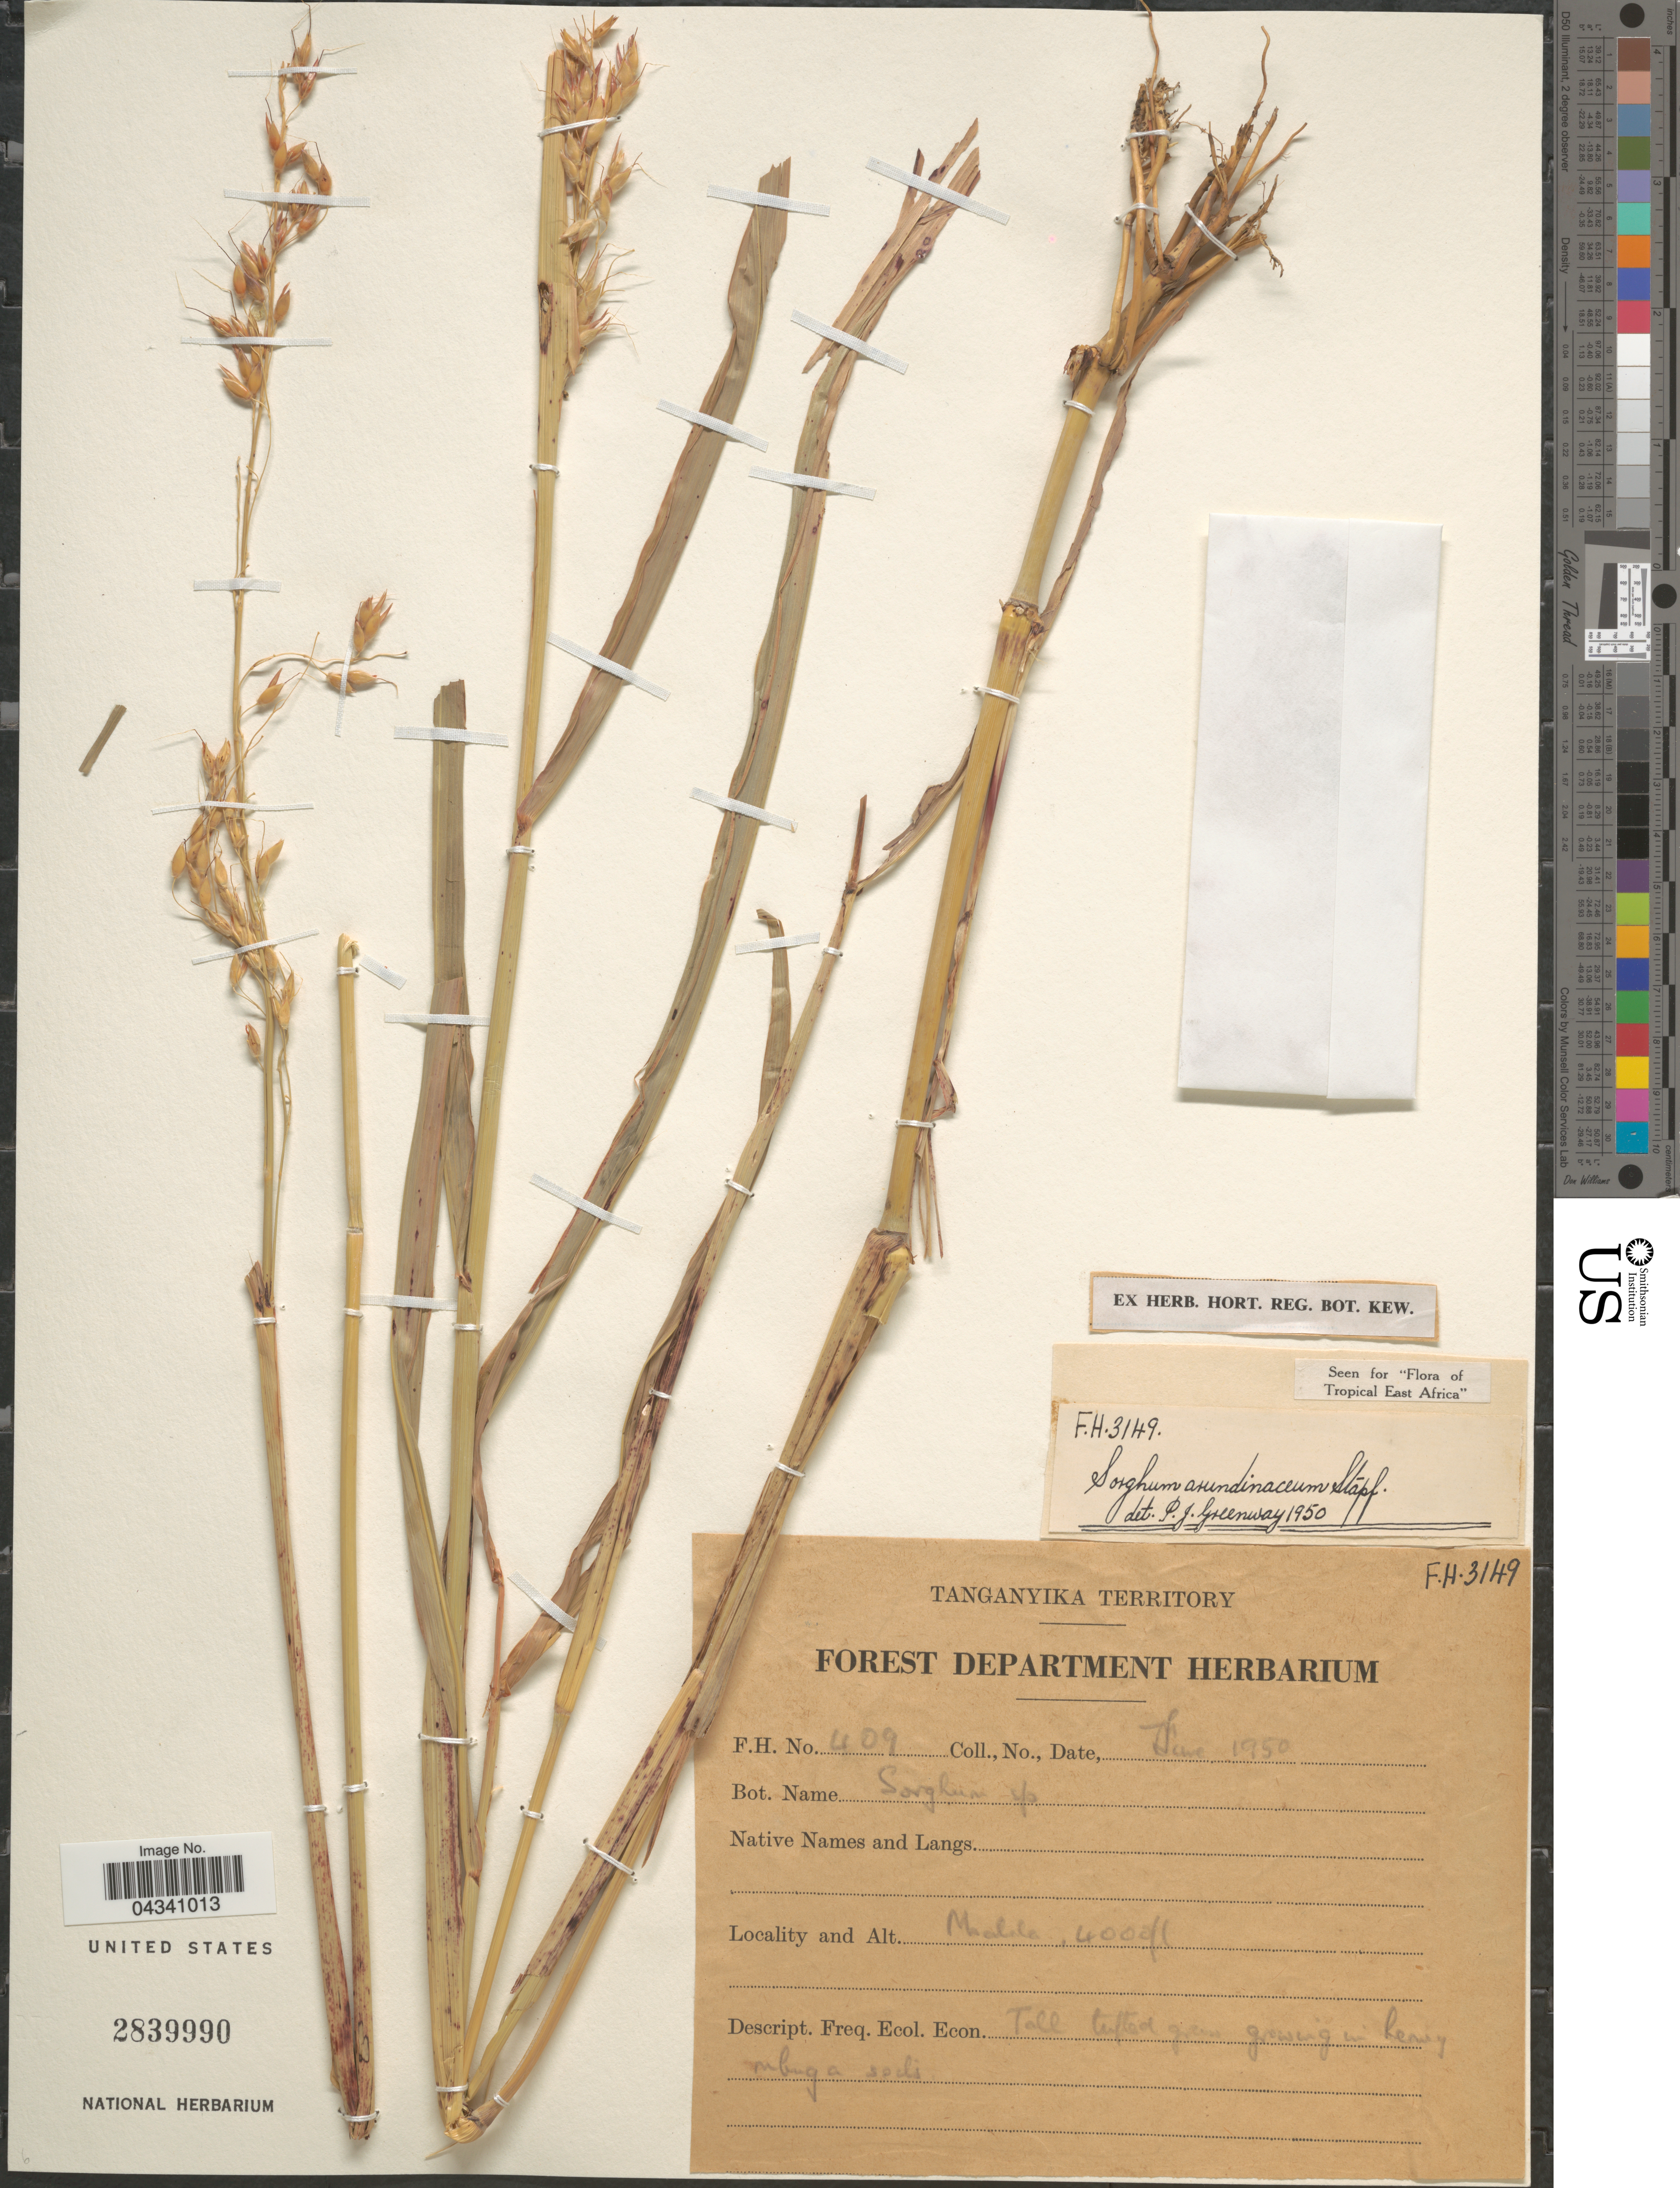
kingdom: Plantae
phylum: Tracheophyta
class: Liliopsida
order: Poales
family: Poaceae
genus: Sorghum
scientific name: Sorghum arundinaceum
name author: (Desv.) Stapf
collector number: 409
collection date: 1950-06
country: Tanzania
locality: Tanganyika Territory. Madula [interpreted].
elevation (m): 1219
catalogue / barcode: US 2839990